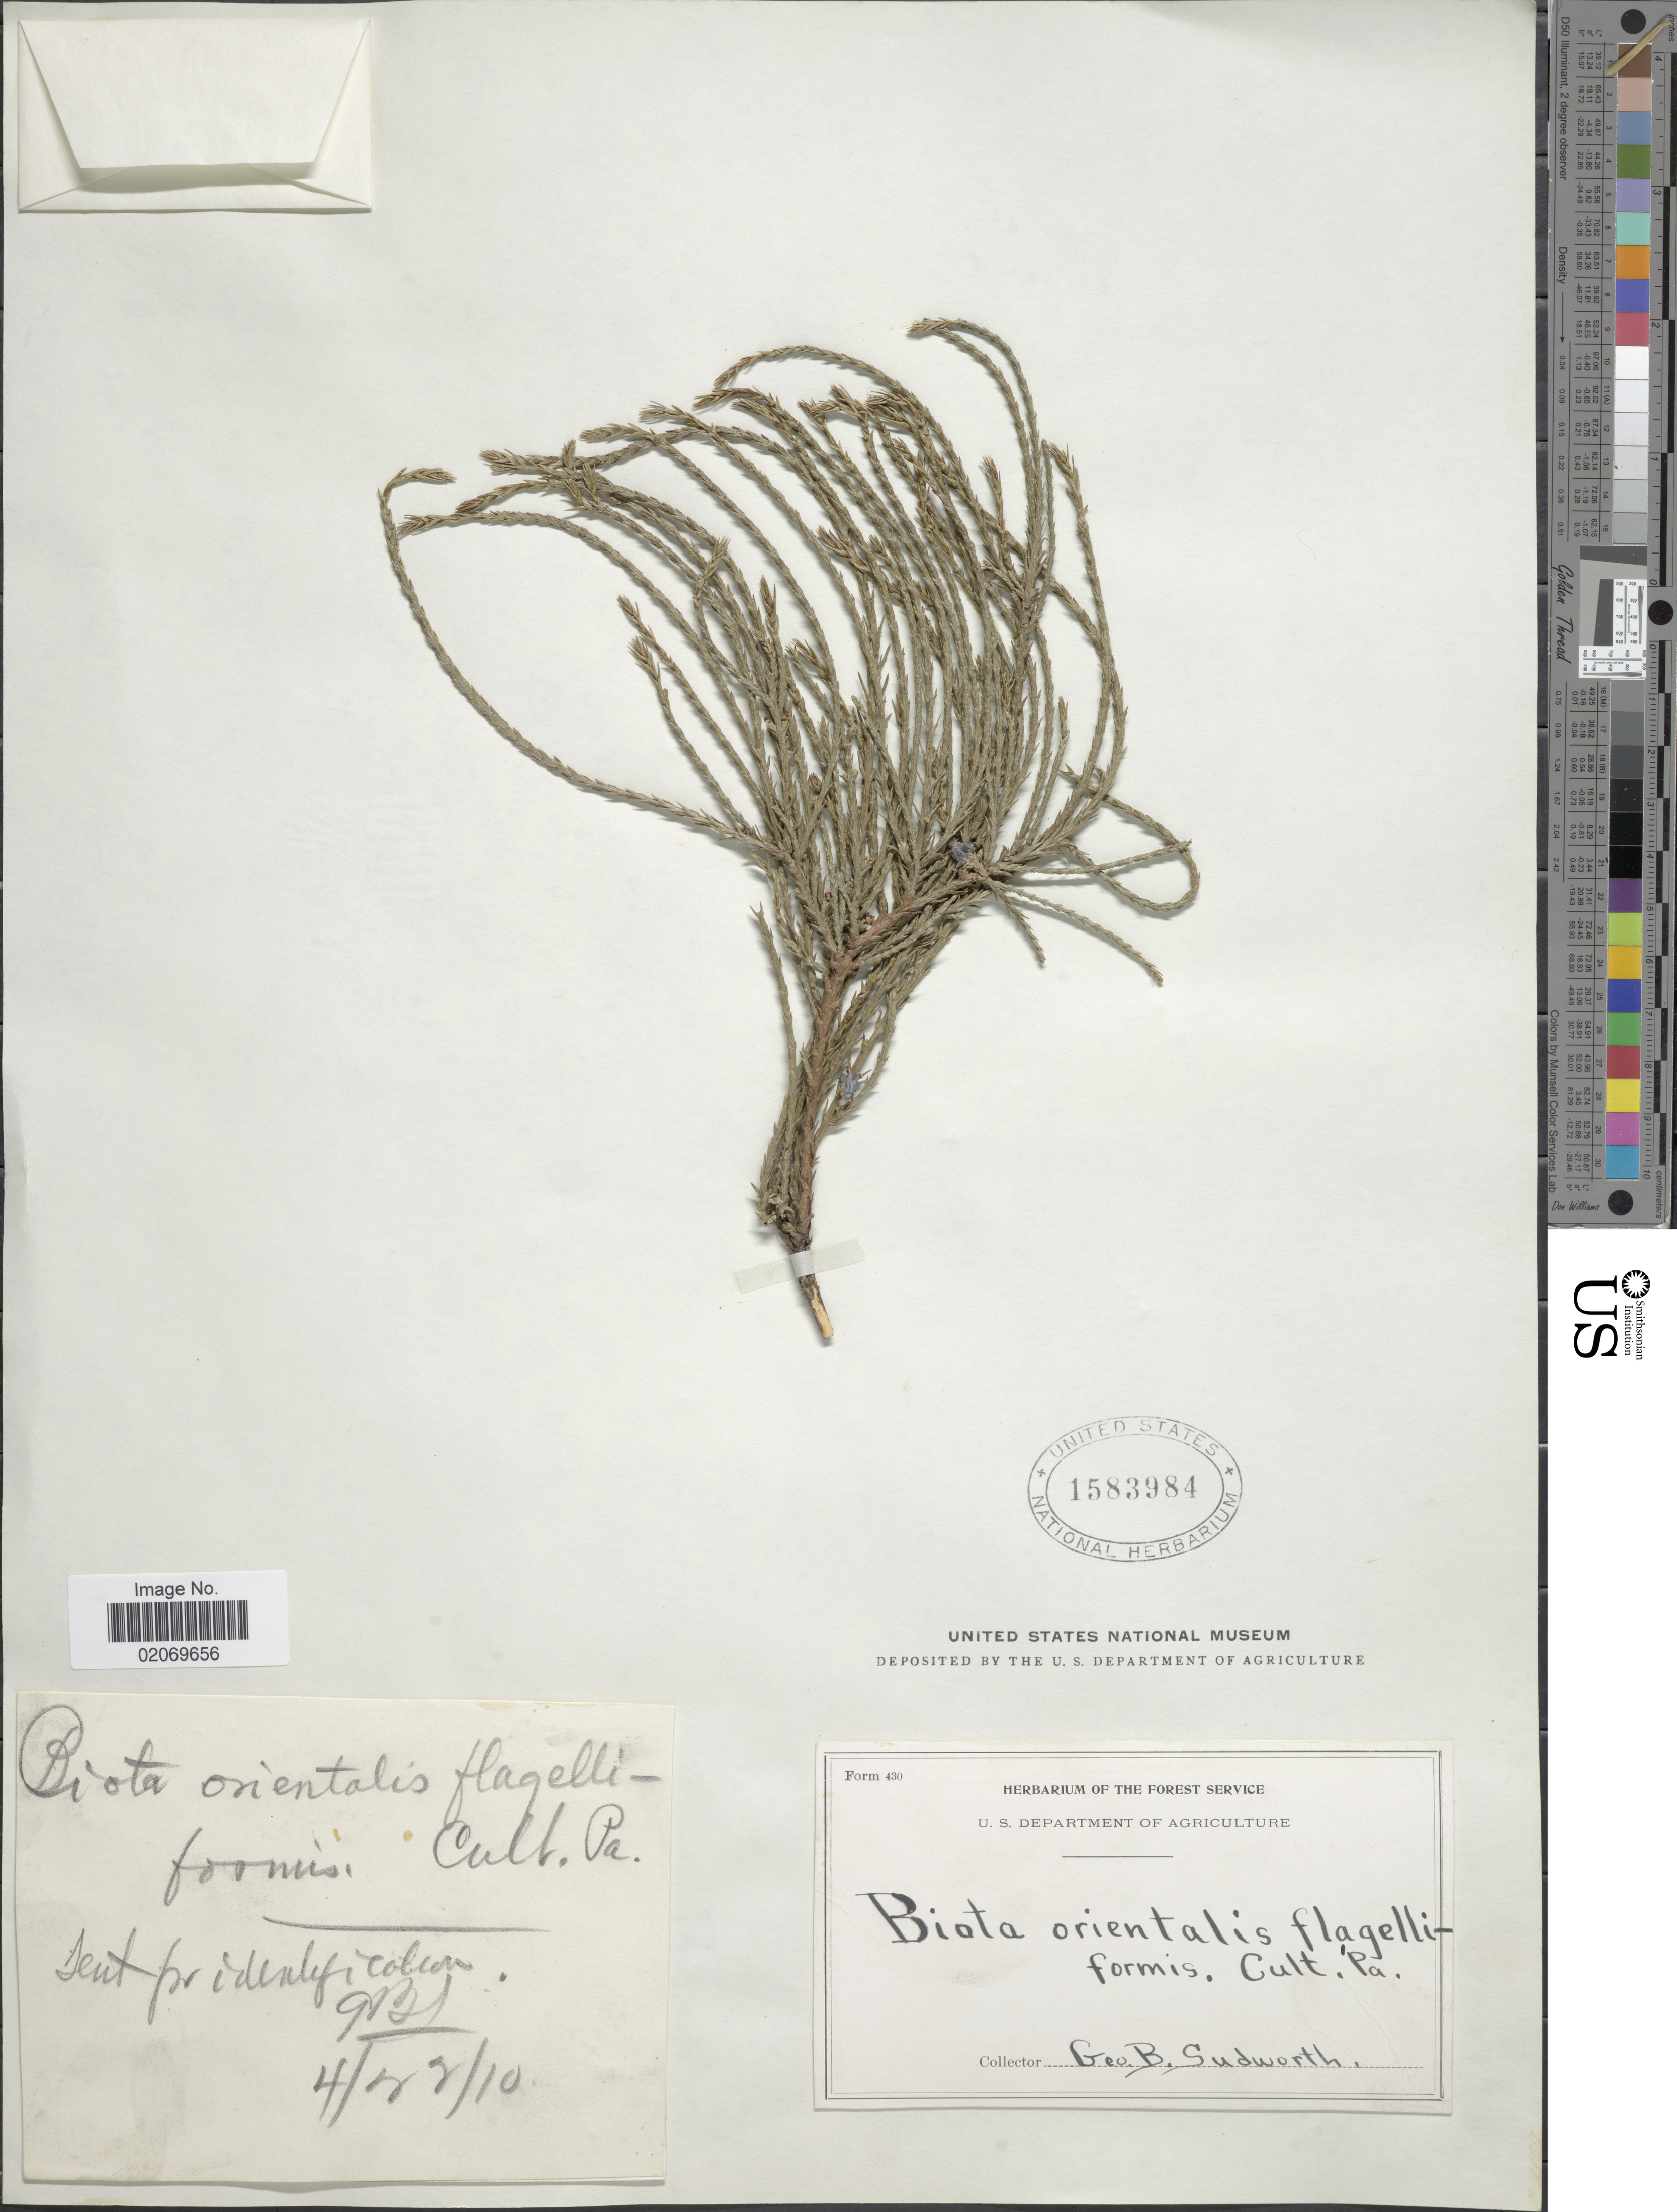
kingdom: Plantae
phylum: Tracheophyta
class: Pinopsida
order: Pinales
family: Cupressaceae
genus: Thuja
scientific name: Thuja orientalis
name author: L.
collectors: G. B. Sudworth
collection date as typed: Transcribed d/m/y: 22/4/10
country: United States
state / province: Pennsylvania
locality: Cult Pa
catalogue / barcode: US 1583984